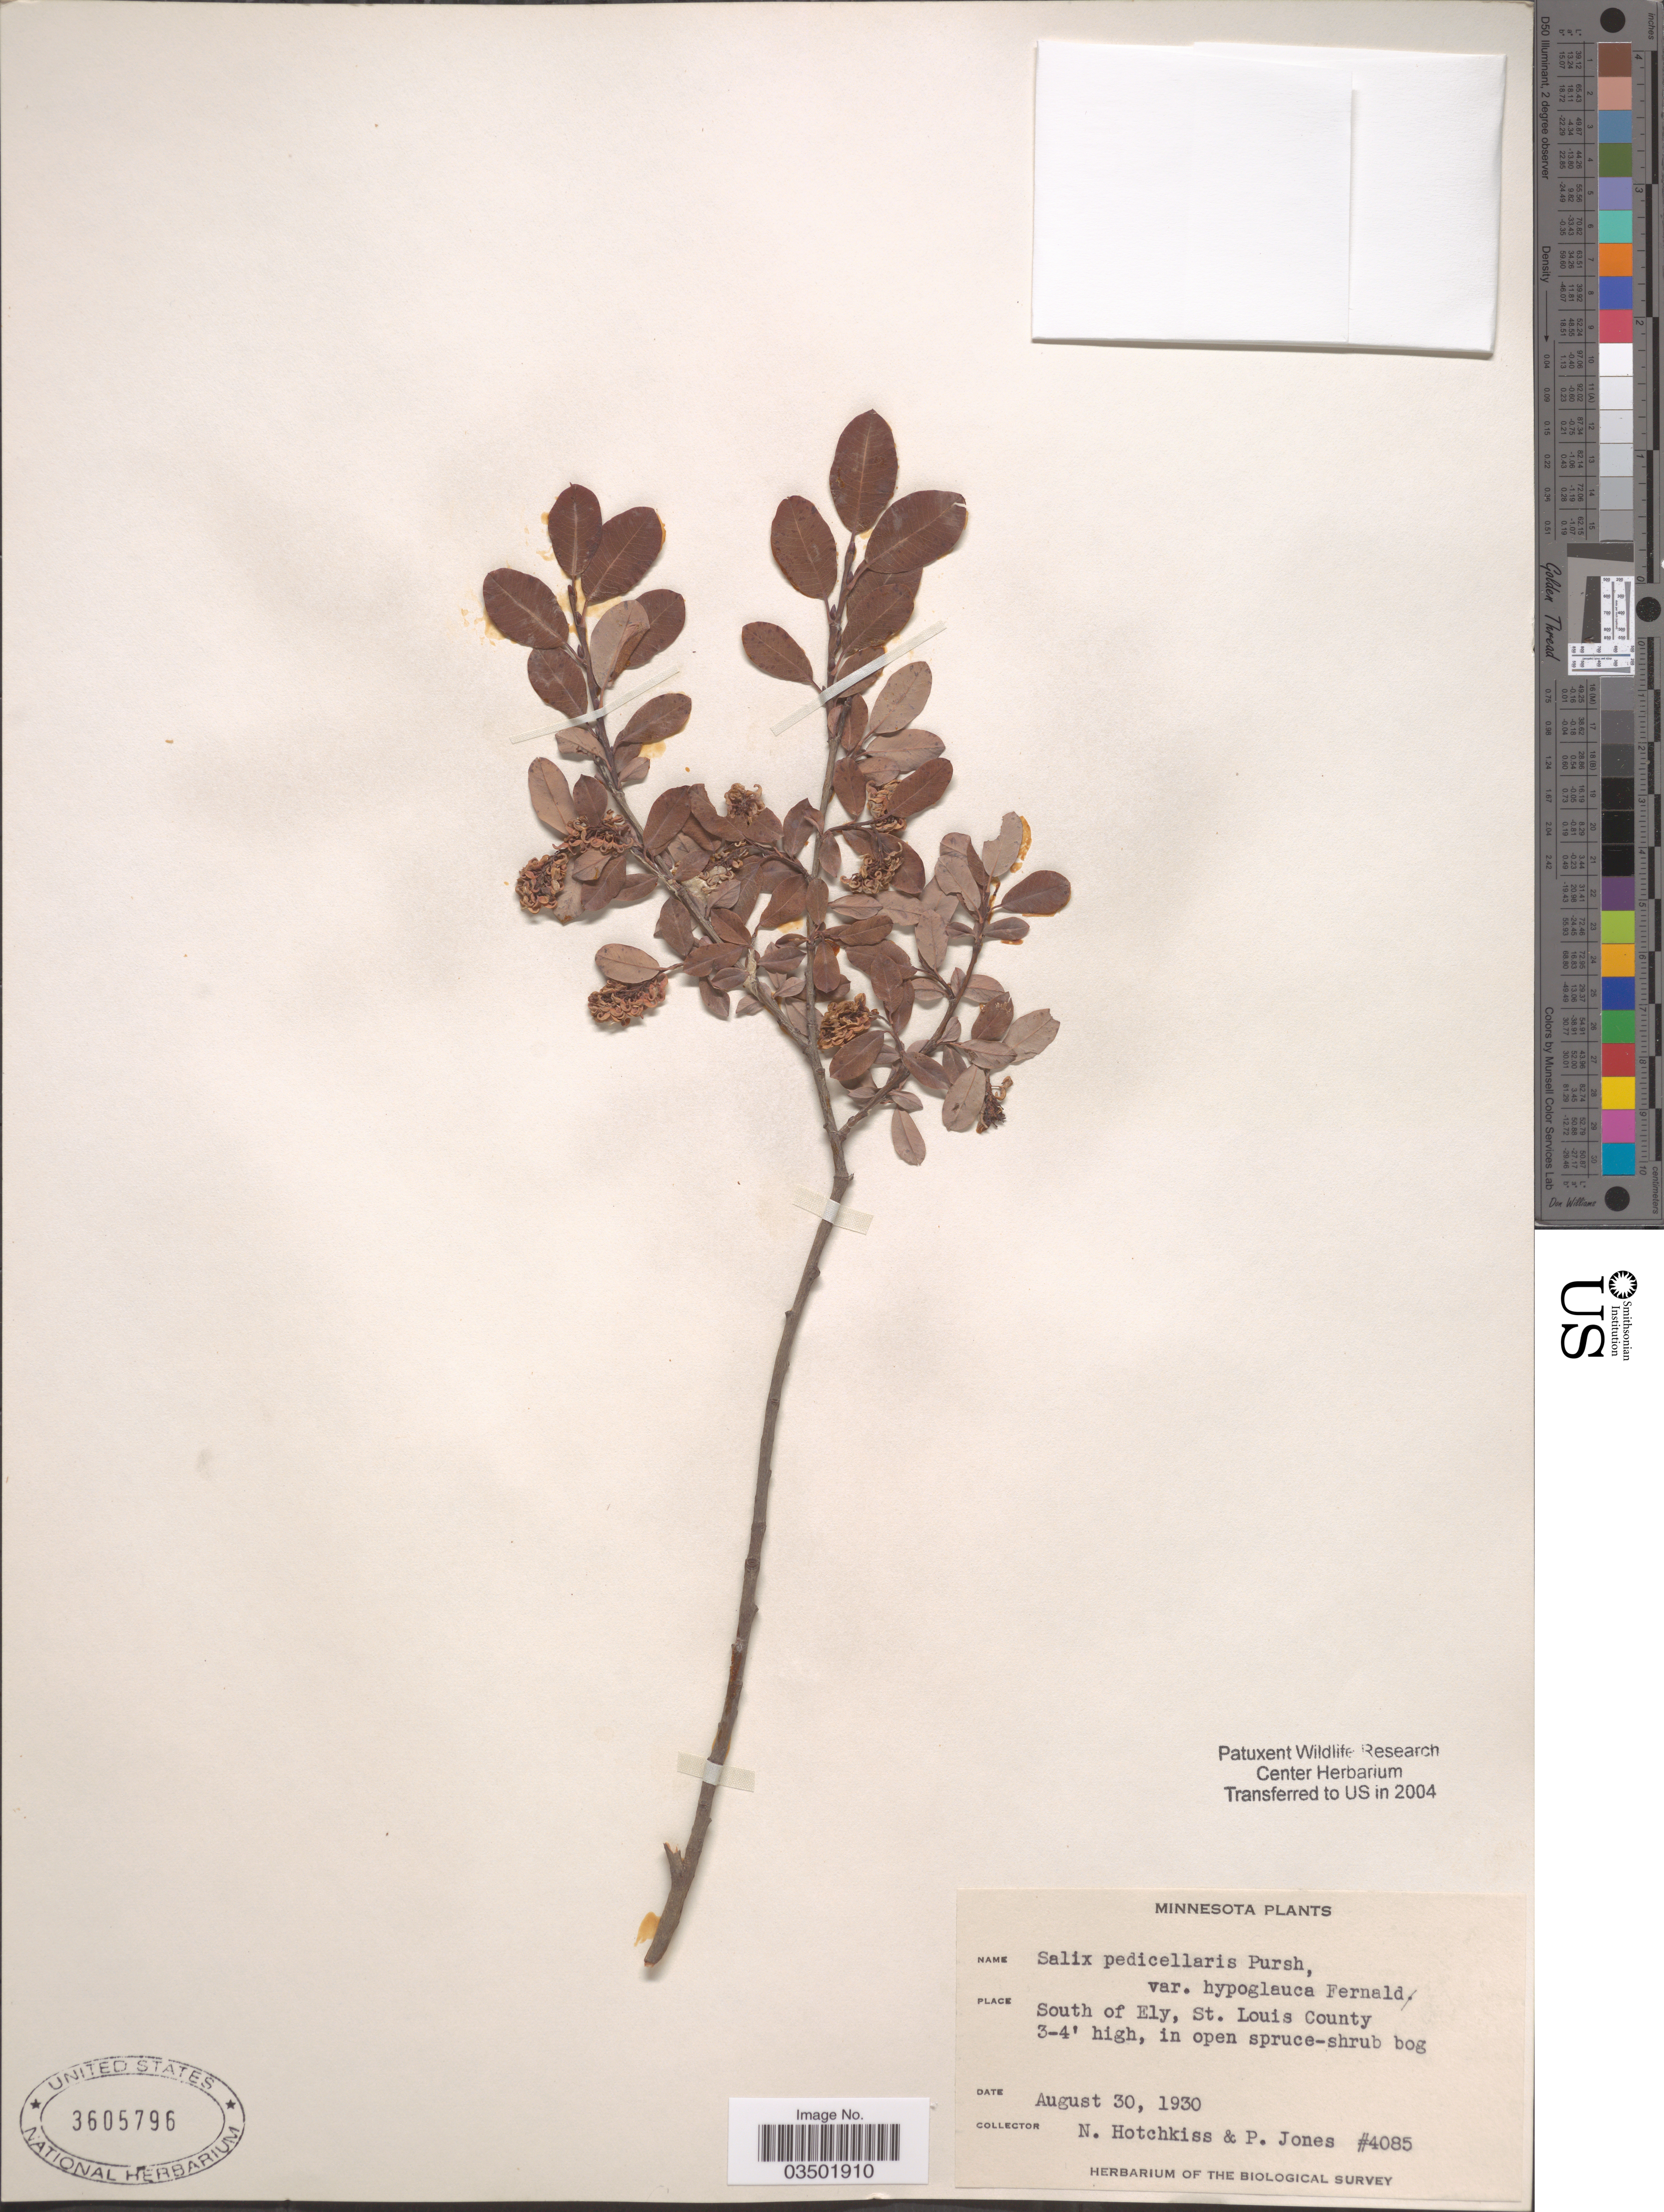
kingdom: Plantae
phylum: Tracheophyta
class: Magnoliopsida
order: Malpighiales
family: Salicaceae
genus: Salix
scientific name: Salix pedicellaris var. hypoglauca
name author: Fernald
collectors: N. Hotchkiss & P. Jones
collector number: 4085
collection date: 1930-08-30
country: United States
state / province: Minnesota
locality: South of Ely, St. Louis County.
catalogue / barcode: US 3605796